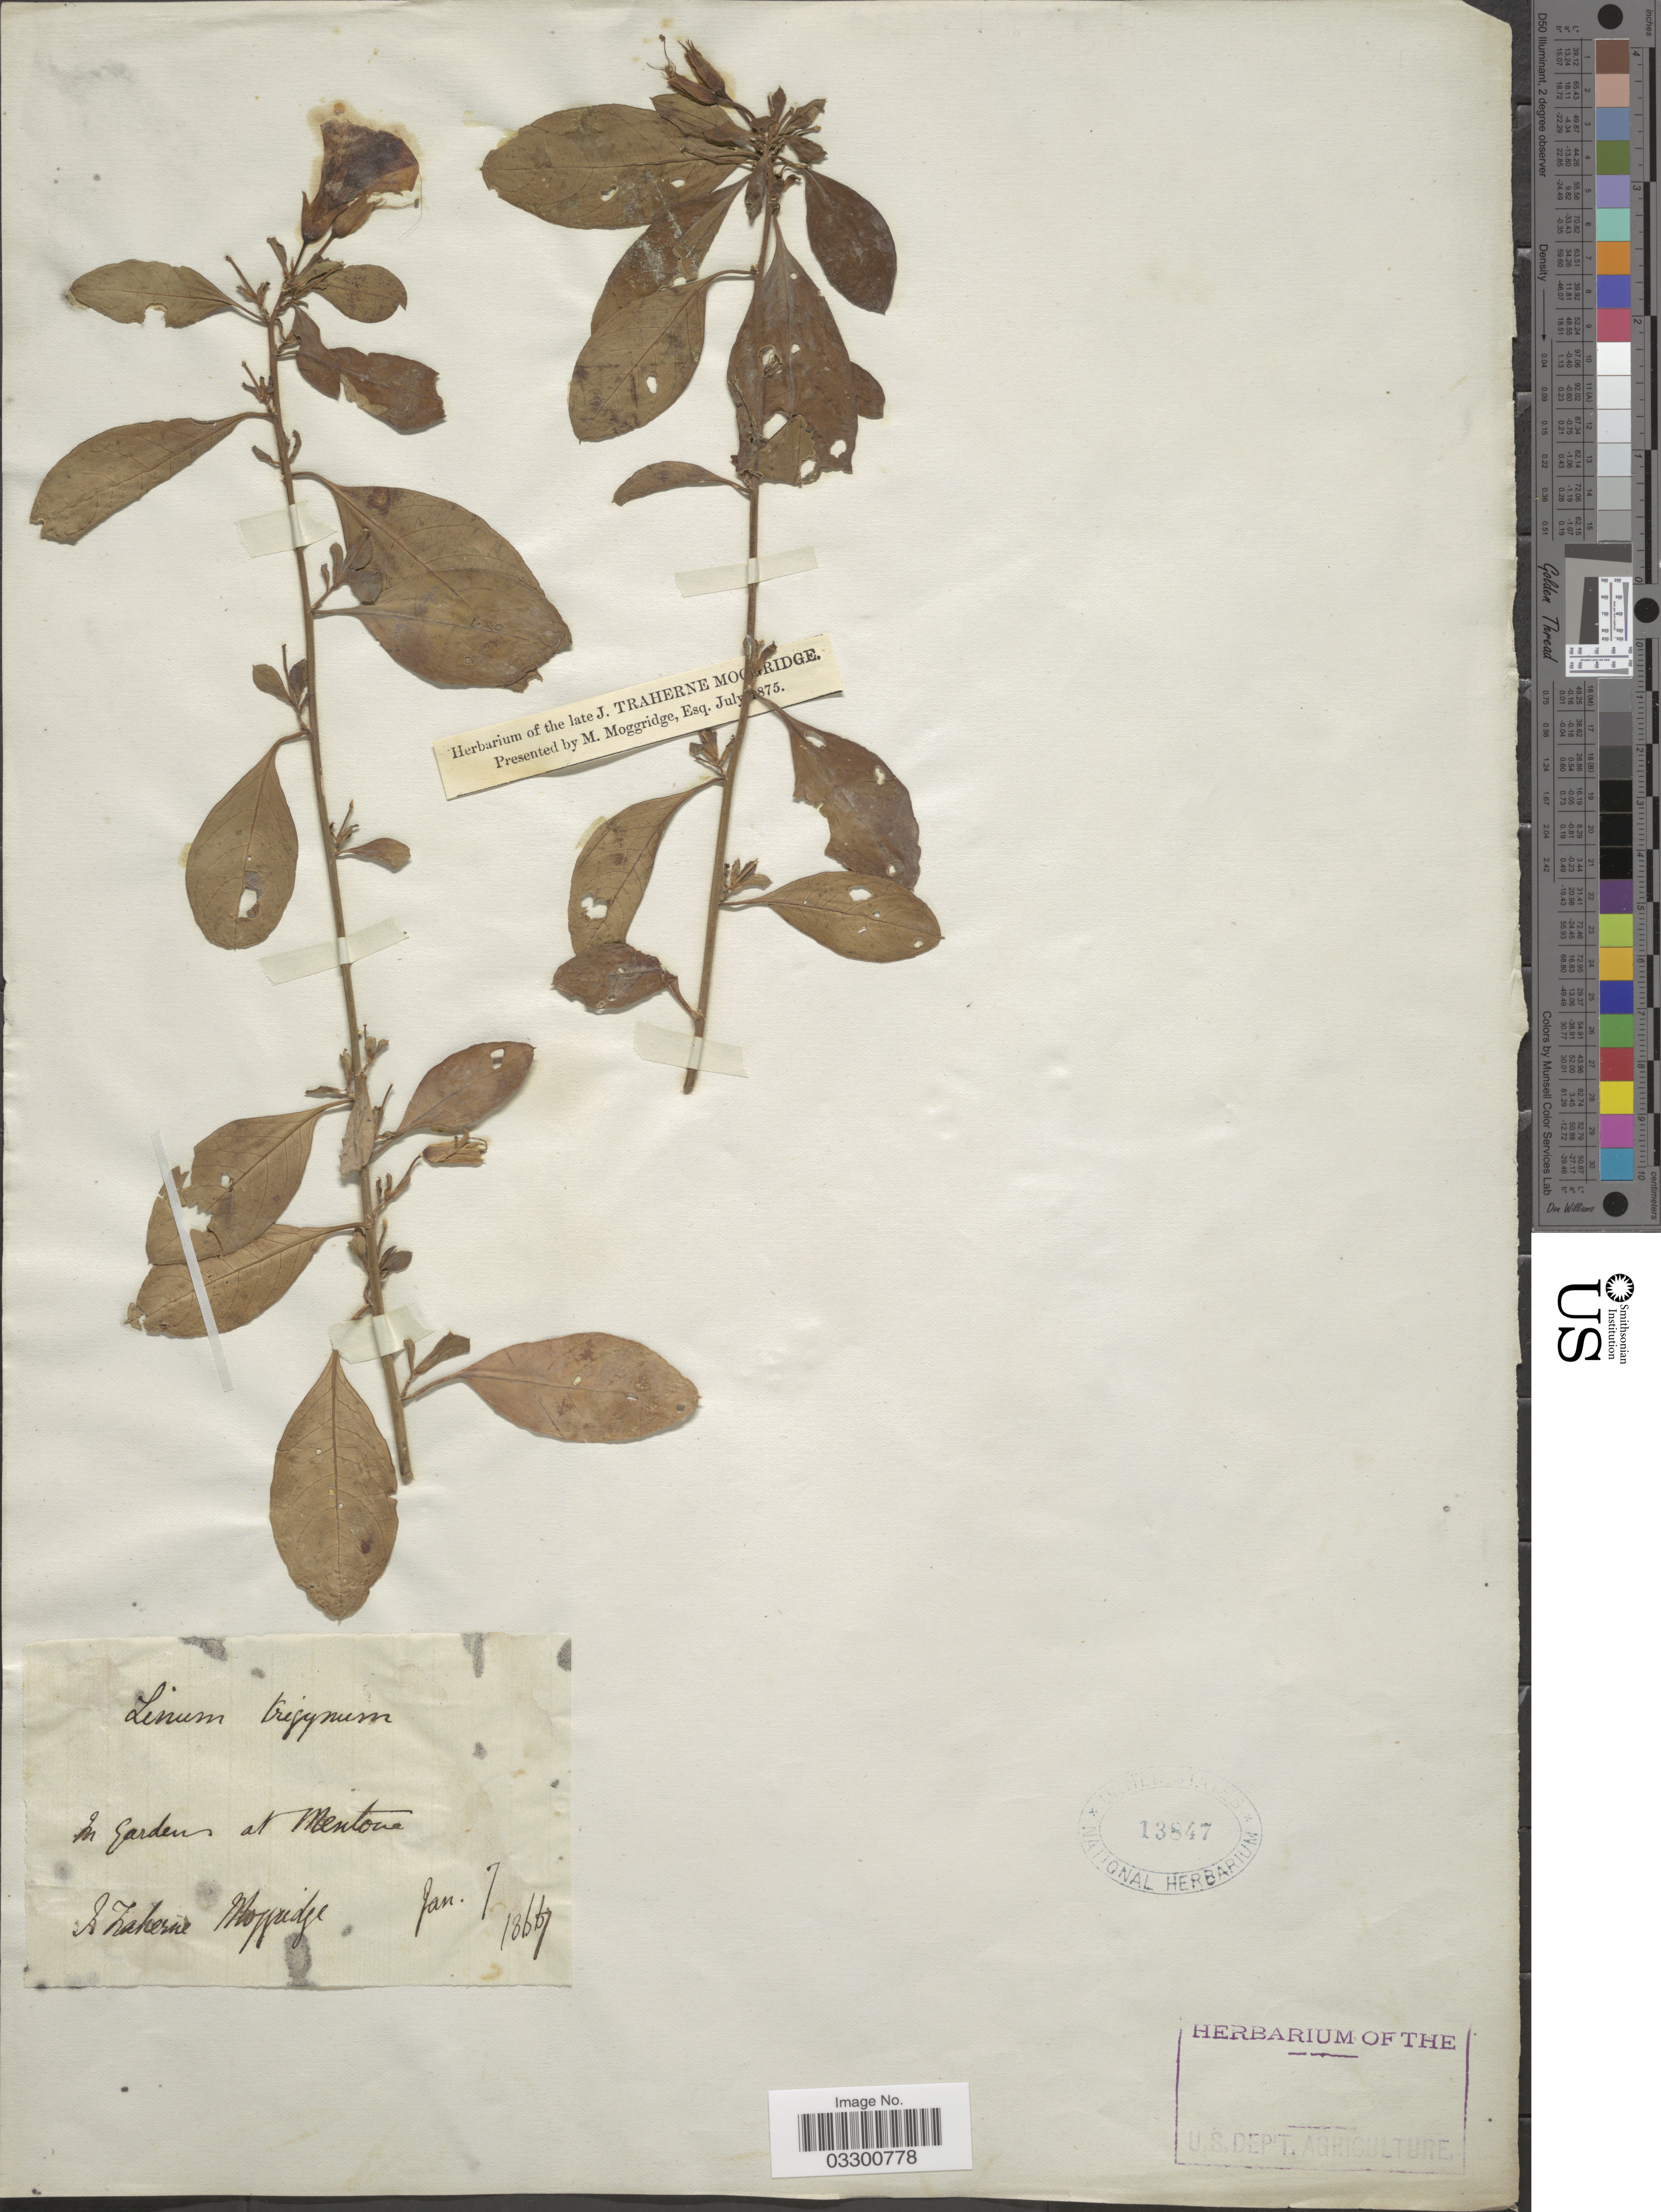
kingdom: Plantae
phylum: Tracheophyta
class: Magnoliopsida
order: Malpighiales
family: Linaceae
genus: Reinwardtia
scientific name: Reinwardtia trigyna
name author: Planch.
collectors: J. T. Moggridge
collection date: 1867-01-07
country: France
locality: In gardens at Mentone.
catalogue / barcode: US 13847